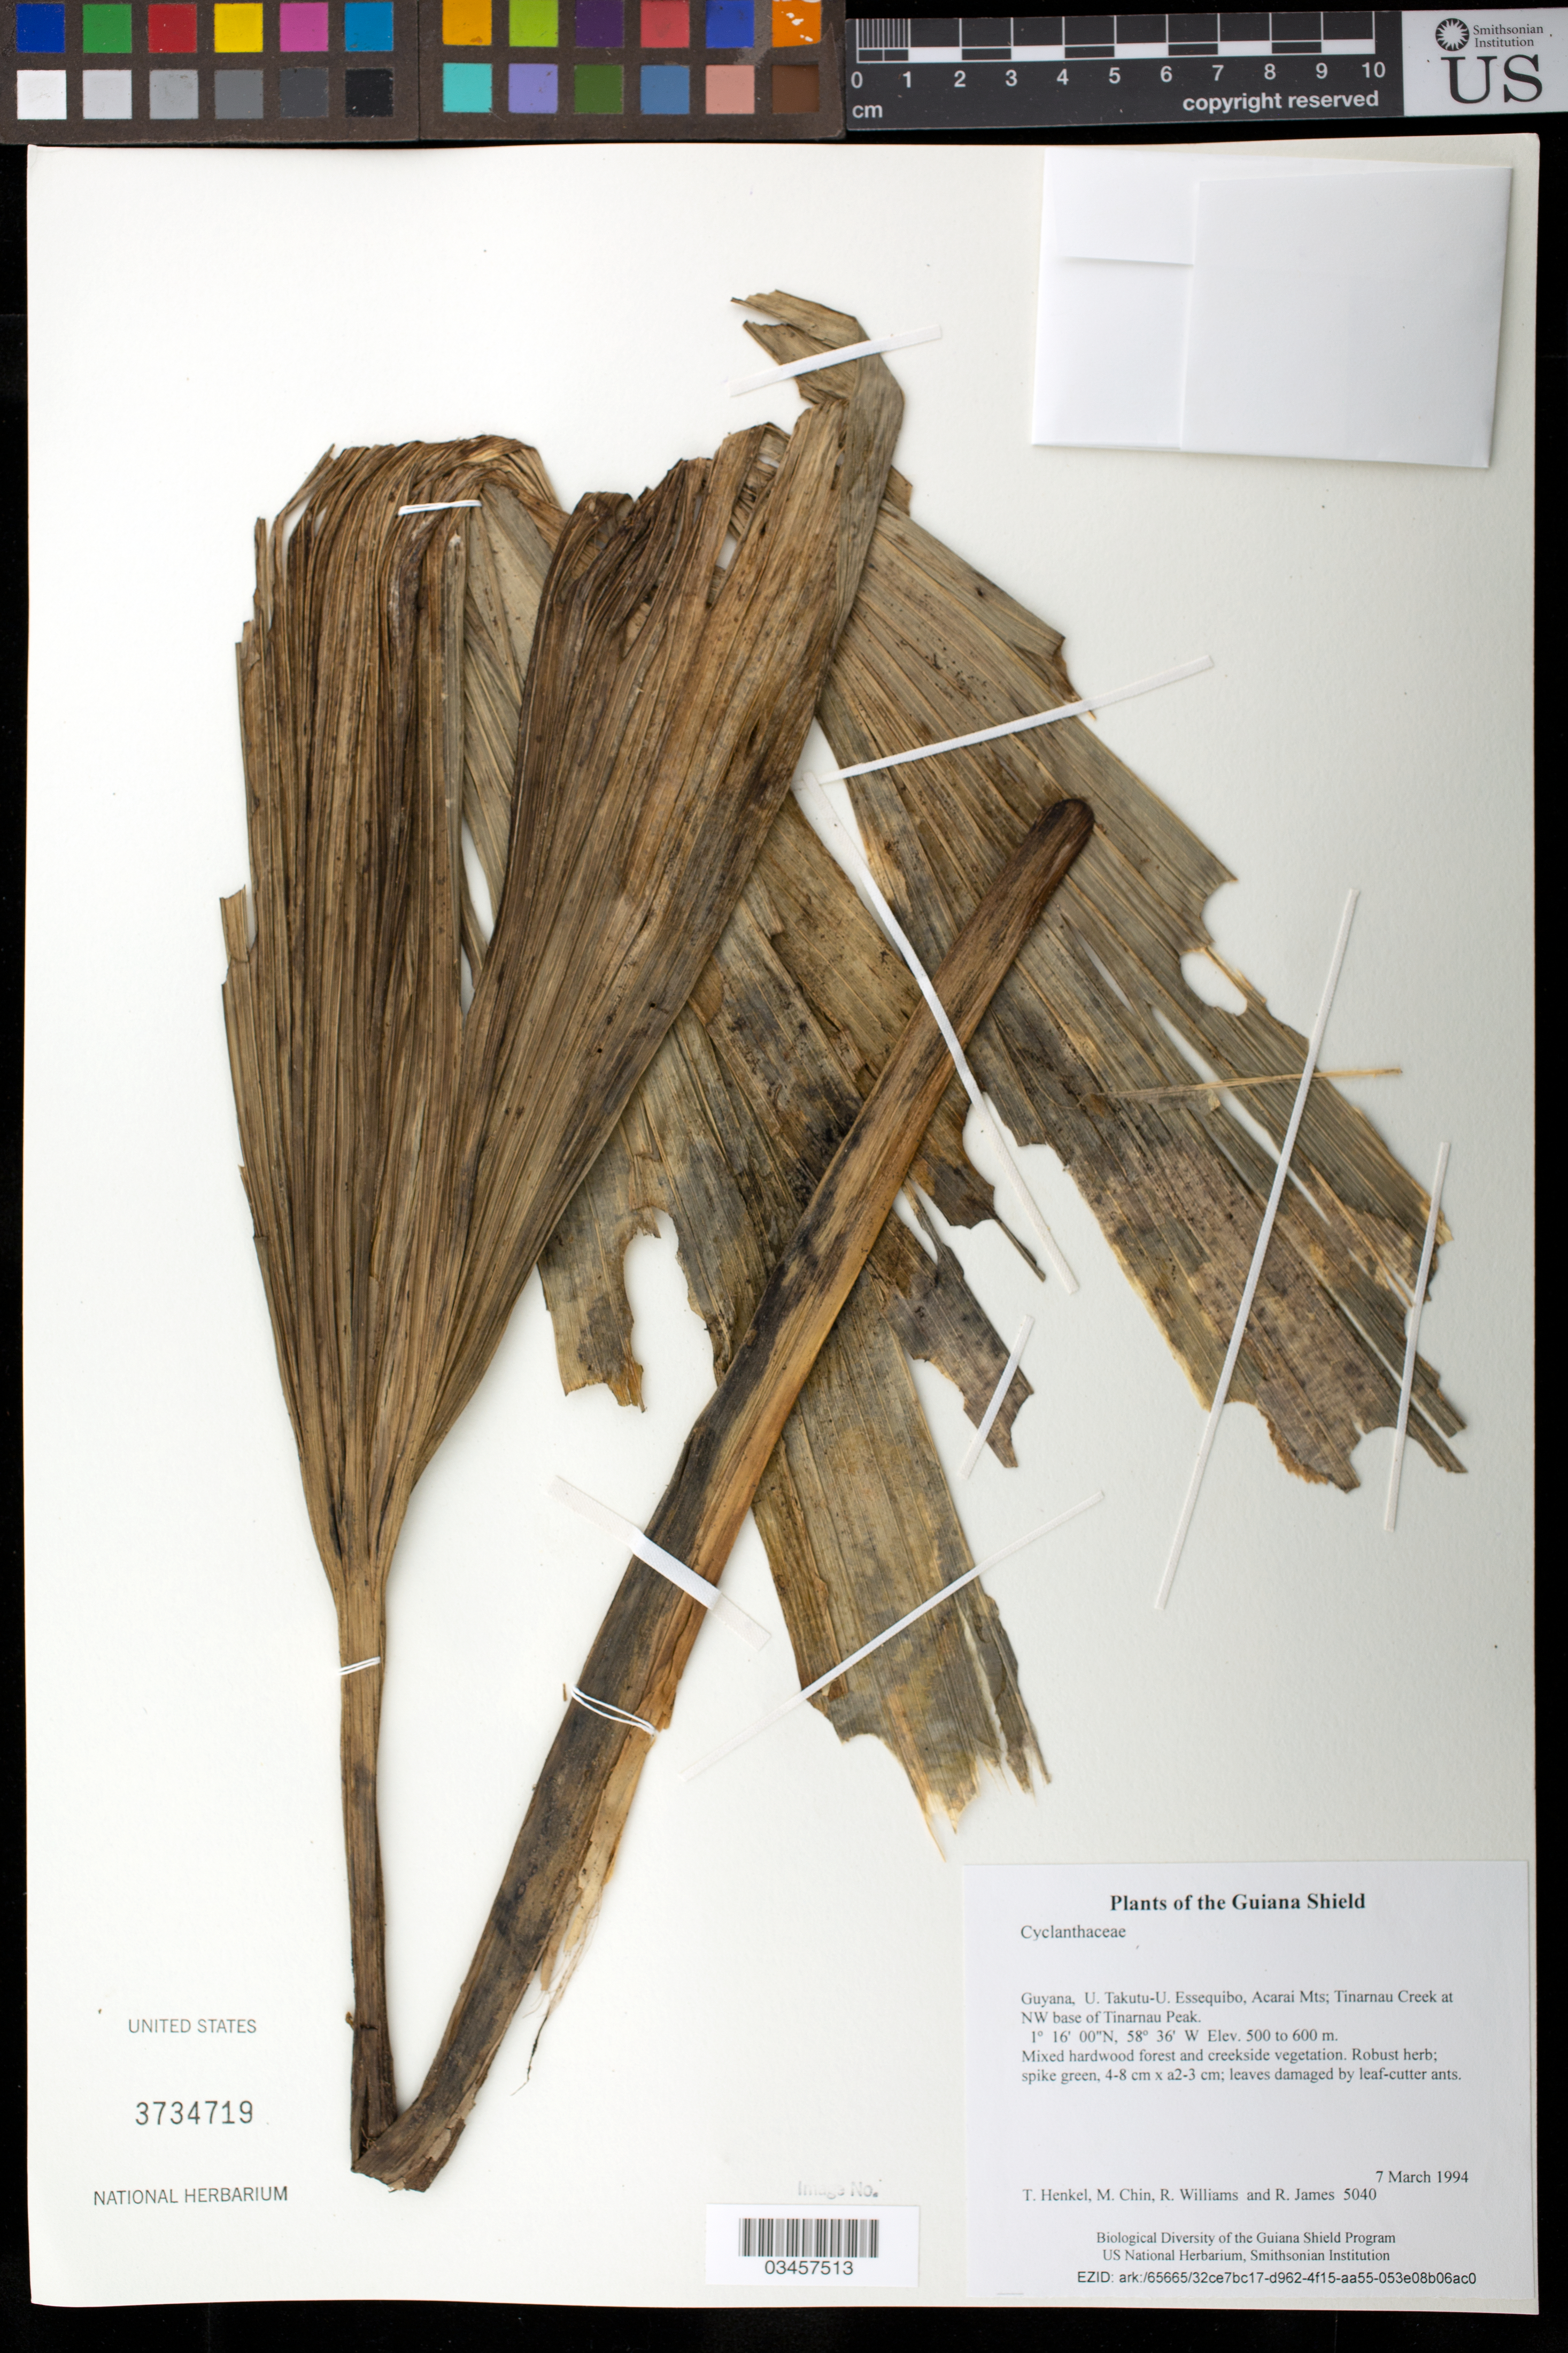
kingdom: Plantae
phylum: Tracheophyta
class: Liliopsida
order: Pandanales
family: Cyclanthaceae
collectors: T. Henkel, M. Chin, R. Williams & R. James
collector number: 5040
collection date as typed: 7 March 1994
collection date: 1994-03-07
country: Guyana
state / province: U. Takutu-U. Essequibo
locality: Acarai Mts; Tinarnau Creek at NW base of Tinarnau Peak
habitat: Mixed hardwood forest and creekside vegetation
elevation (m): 500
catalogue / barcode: US 3734719